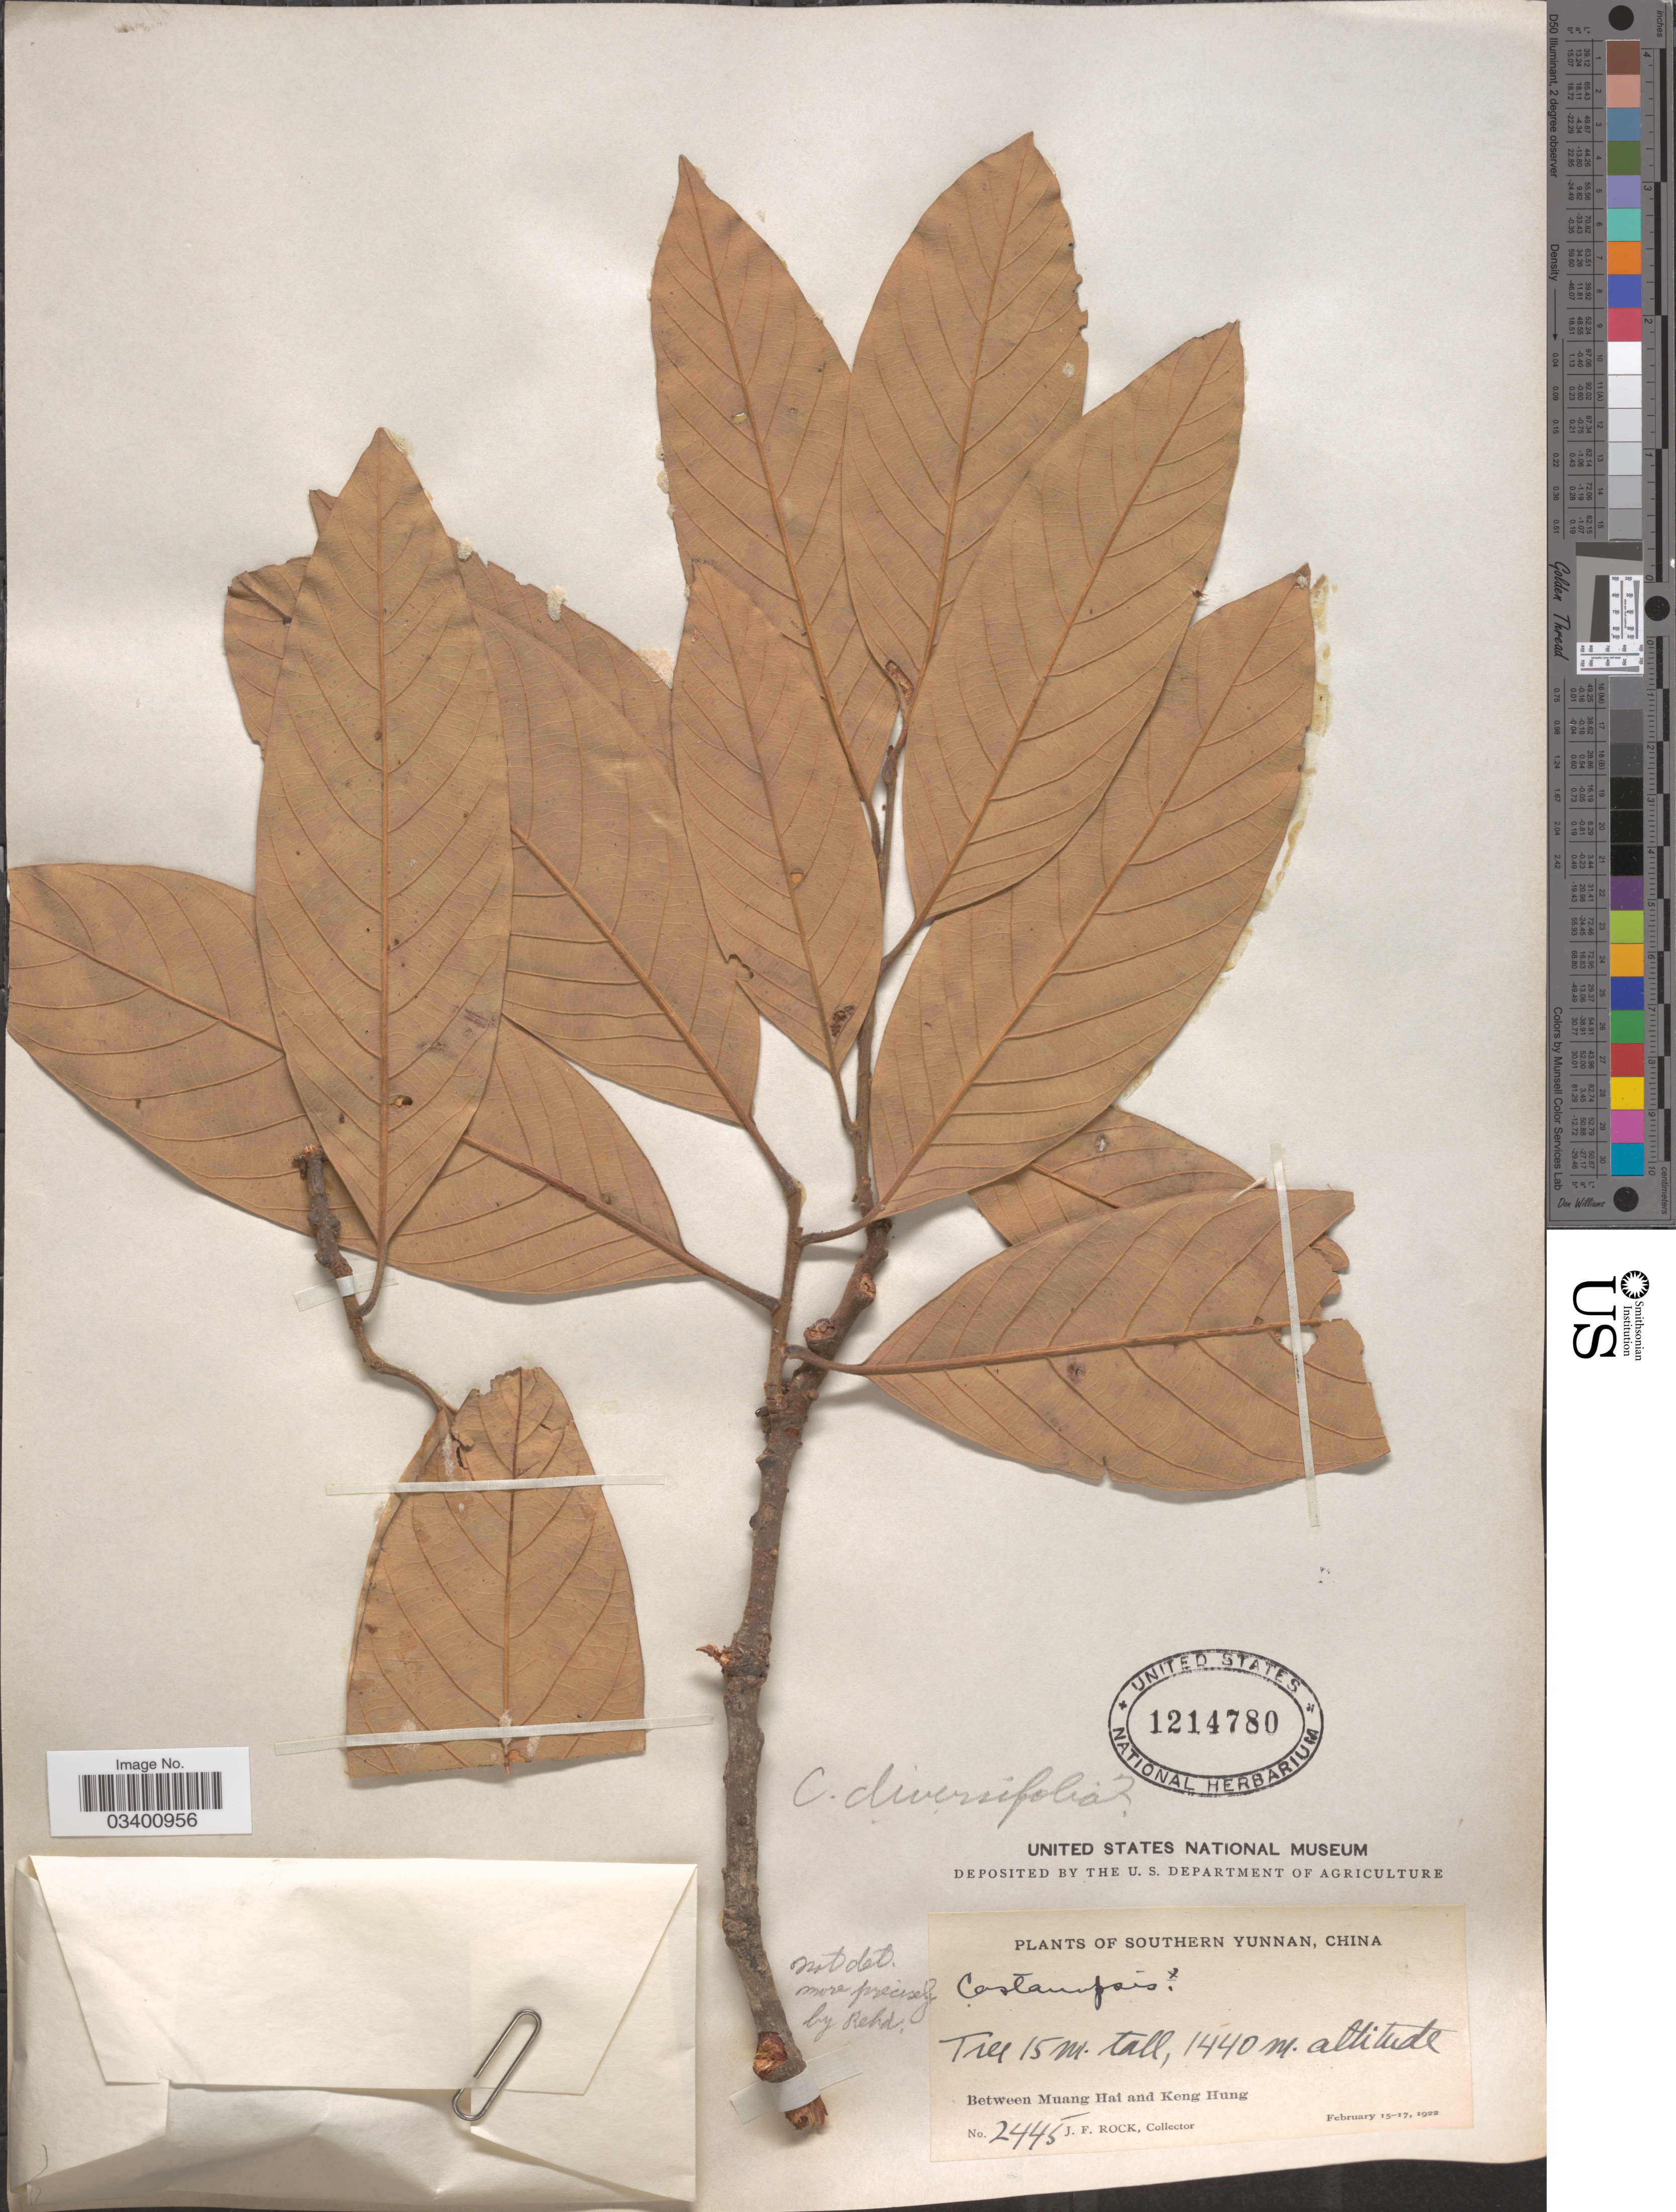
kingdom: Plantae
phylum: Tracheophyta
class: Magnoliopsida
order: Fagales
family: Fagaceae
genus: Castanopsis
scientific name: Castanopsis diversifolia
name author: King ex Hook. f.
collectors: J. Rock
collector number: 2445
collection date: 1922-02-15/1922-02-17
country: China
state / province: Yunnan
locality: Southern Yunnan. Between Muang Hai and Keng Hung.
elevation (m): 1440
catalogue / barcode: US 1214780